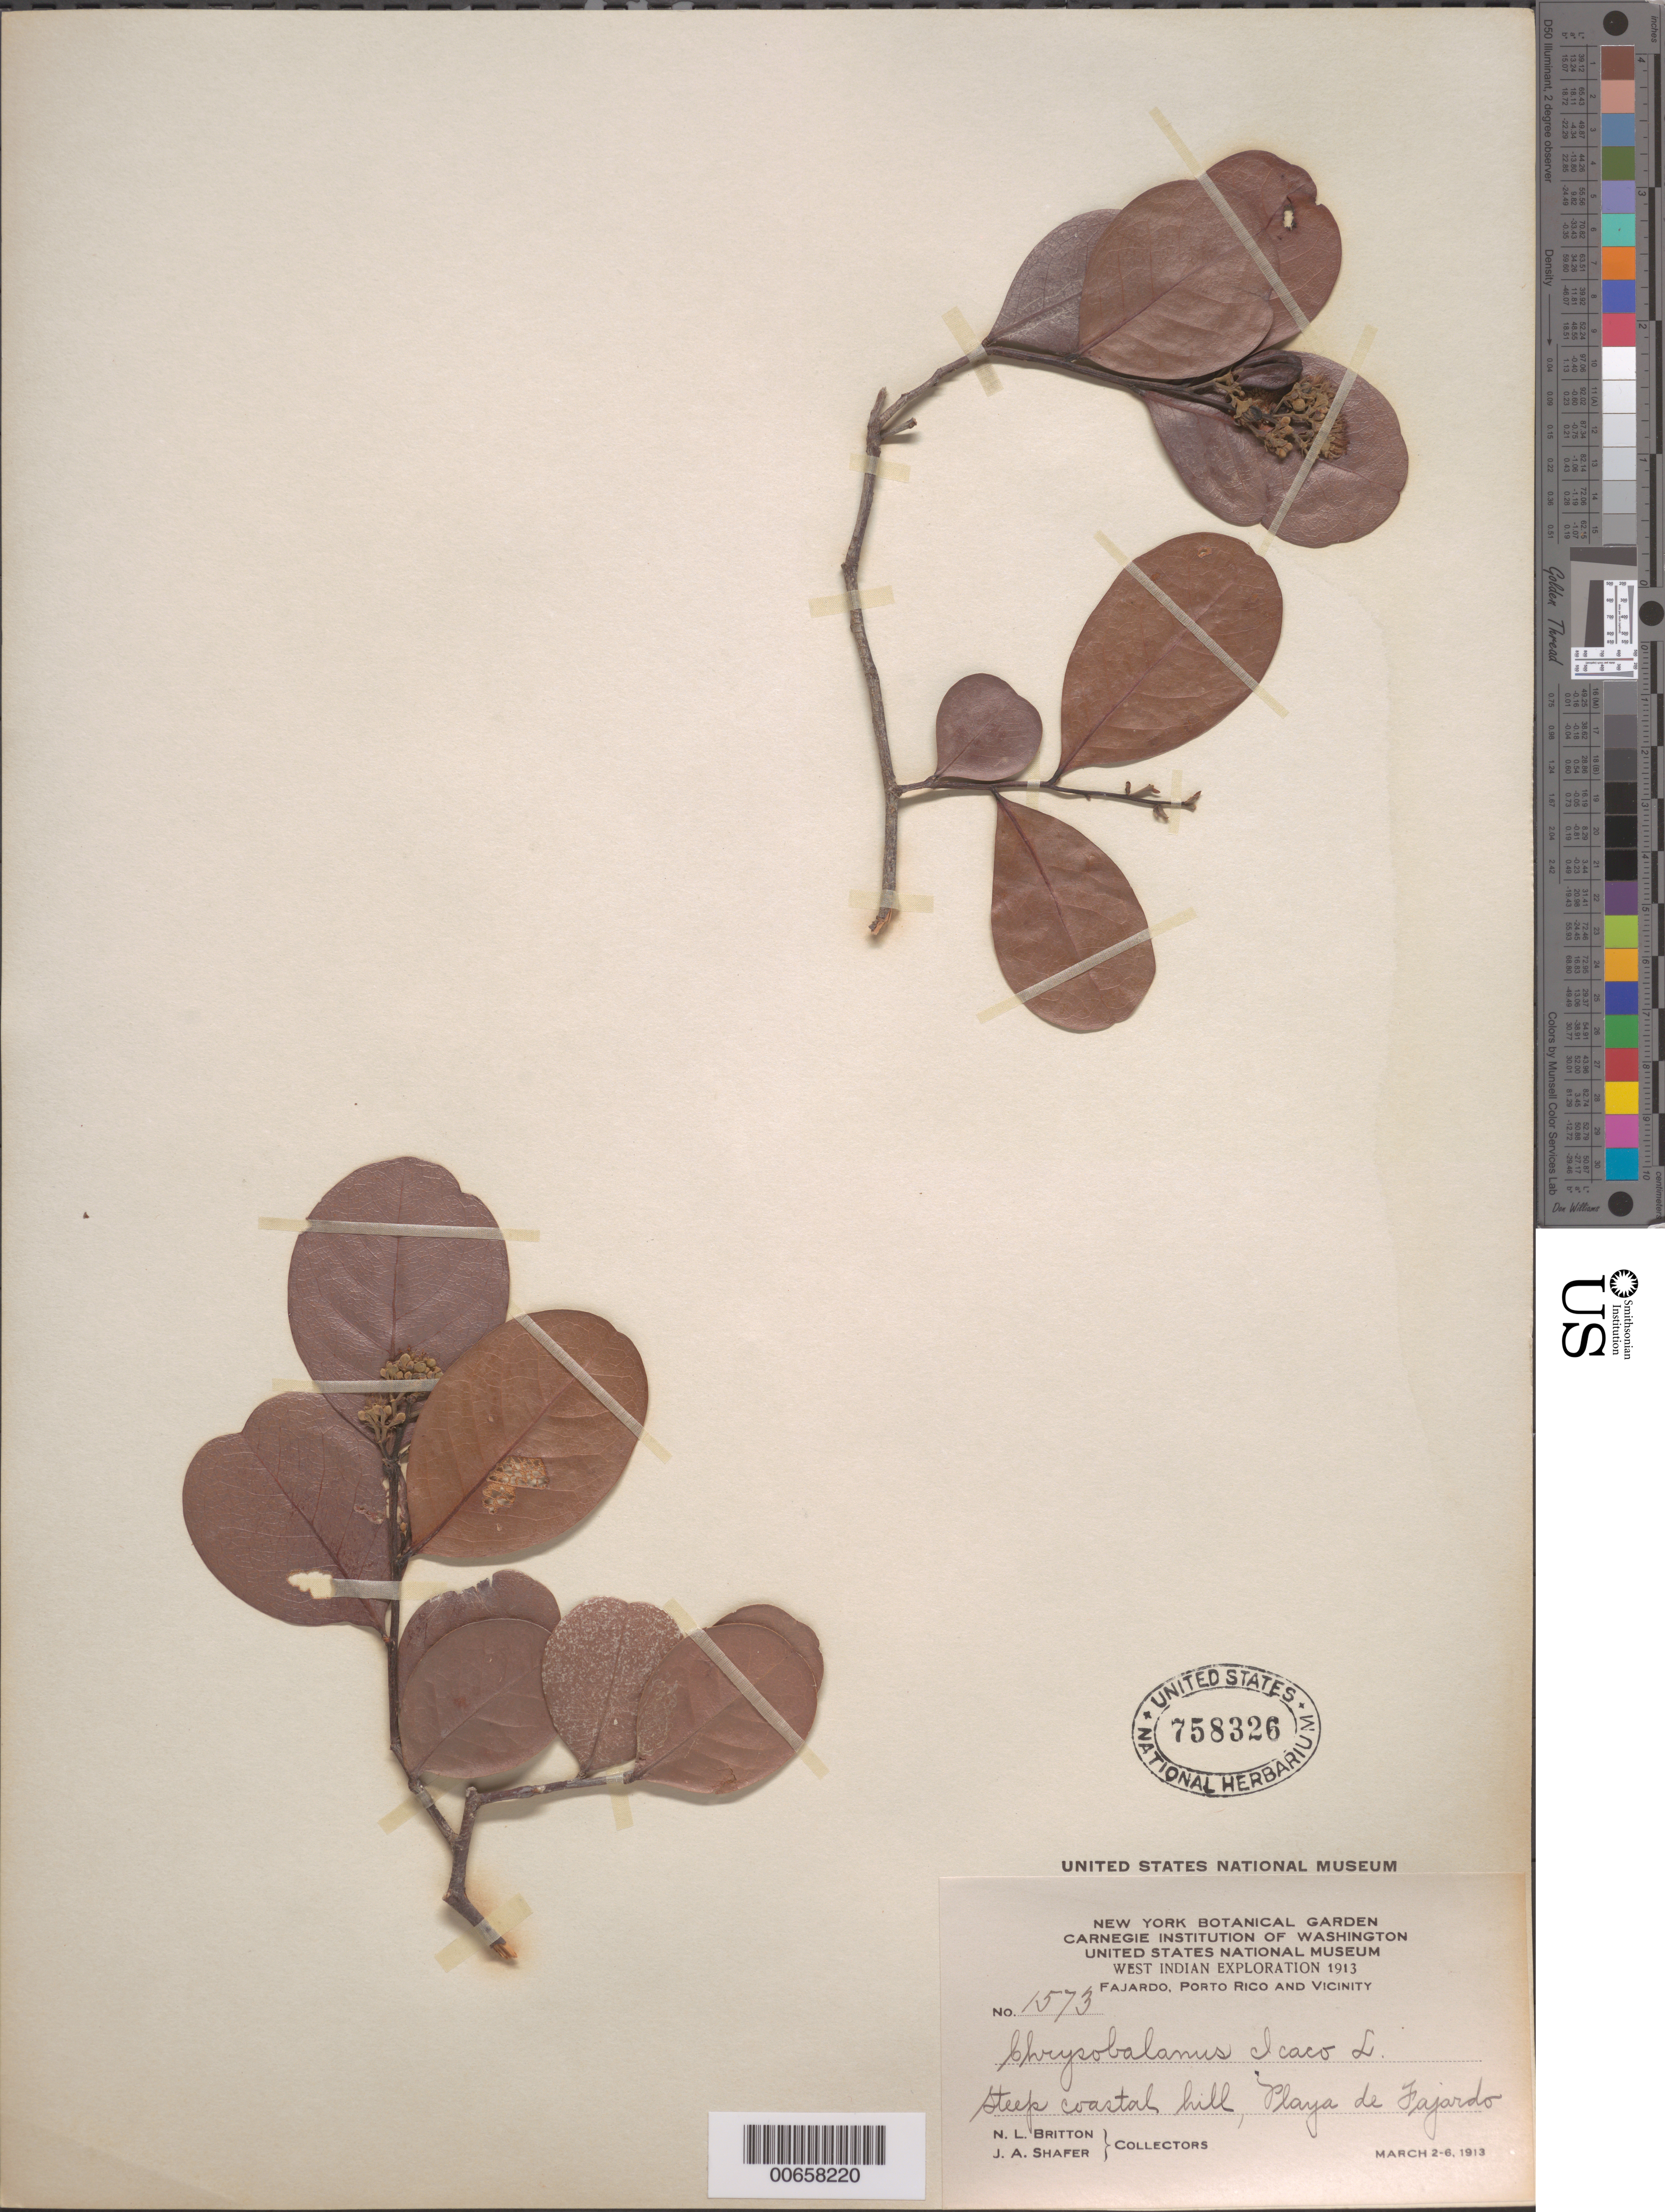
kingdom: Plantae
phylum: Tracheophyta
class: Magnoliopsida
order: Malpighiales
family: Chrysobalanaceae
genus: Chrysobalanus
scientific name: Chrysobalanus icaco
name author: L.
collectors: N. Britton & J. A. Shafer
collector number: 1573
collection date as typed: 02 Mar 1913 to 06 Mar 1913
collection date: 1913-03-02/1913-03-06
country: Puerto Rico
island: Greater Antilles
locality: Fajardo, vic of; Playa de Fajardo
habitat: Steep coastal hillsides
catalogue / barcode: US 758326